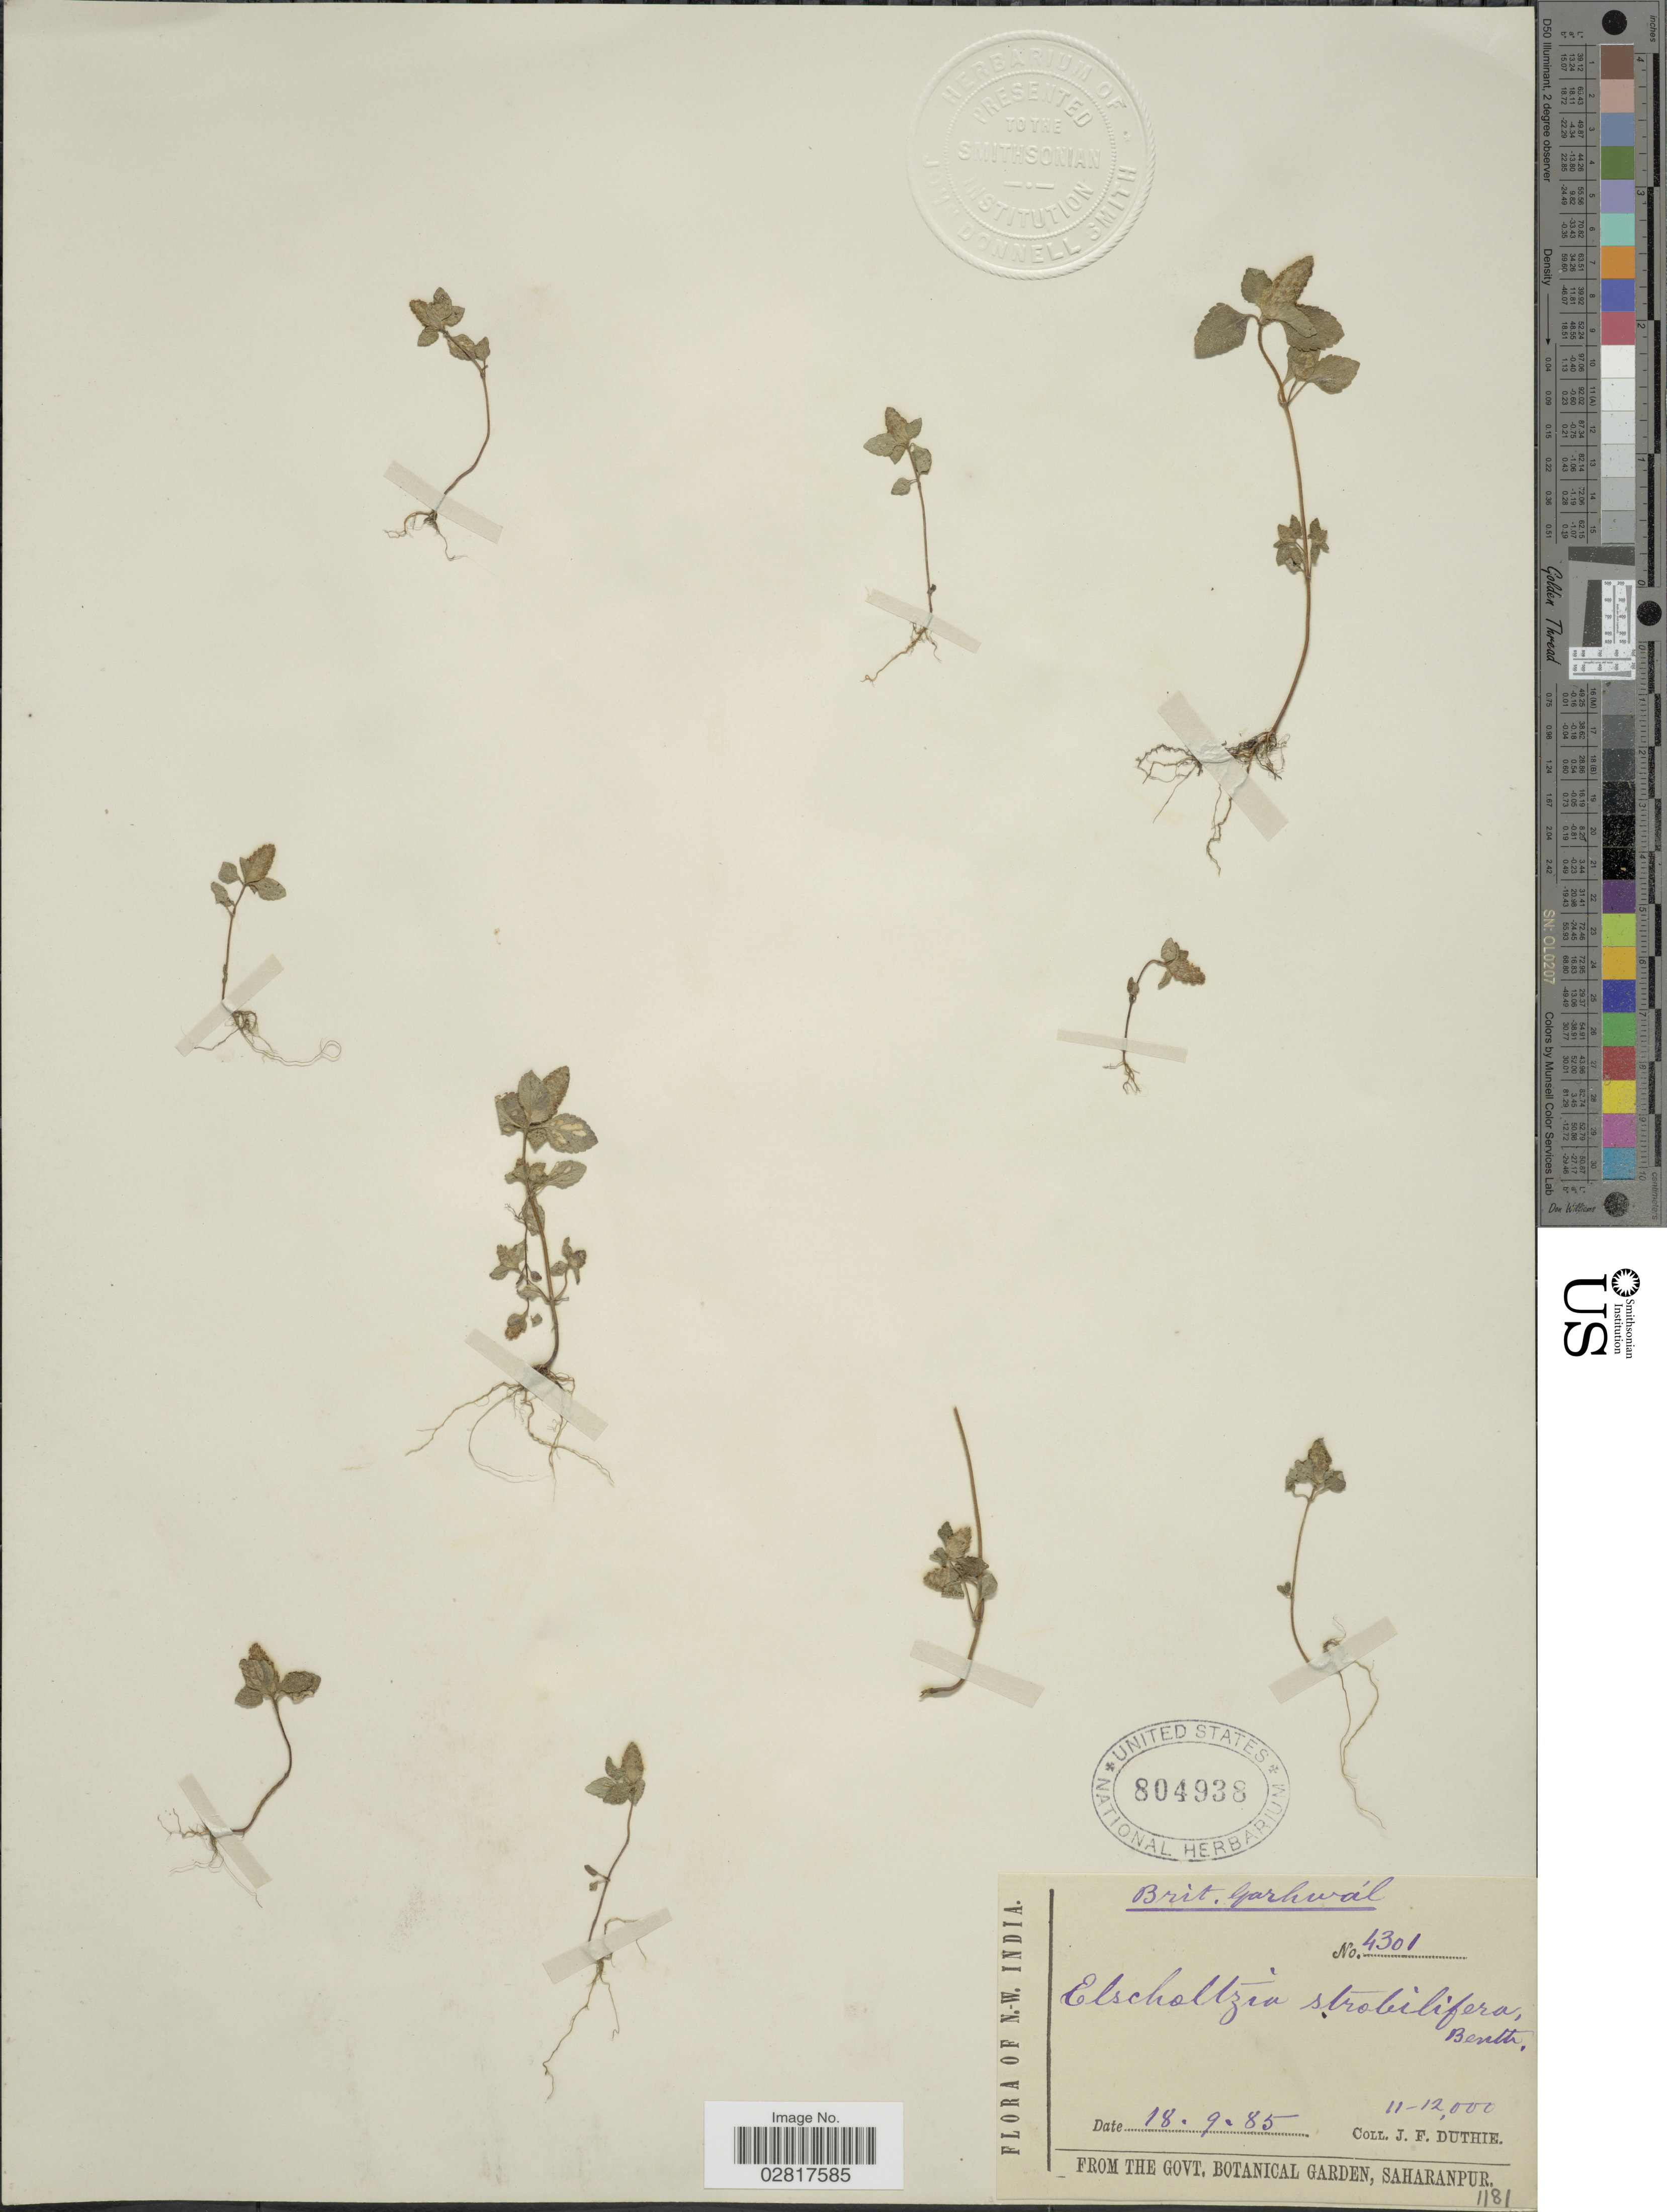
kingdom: Plantae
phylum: Tracheophyta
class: Magnoliopsida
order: Lamiales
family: Lamiaceae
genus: Elsholtzia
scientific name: Elsholtzia strobilifera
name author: (Benth.) Benth.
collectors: J. F. Duthie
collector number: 4301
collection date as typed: Transcribed d/m/y: 18/9/85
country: India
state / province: Uttarakhand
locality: N.W. India. Brit. Garhwal.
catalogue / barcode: US 804938